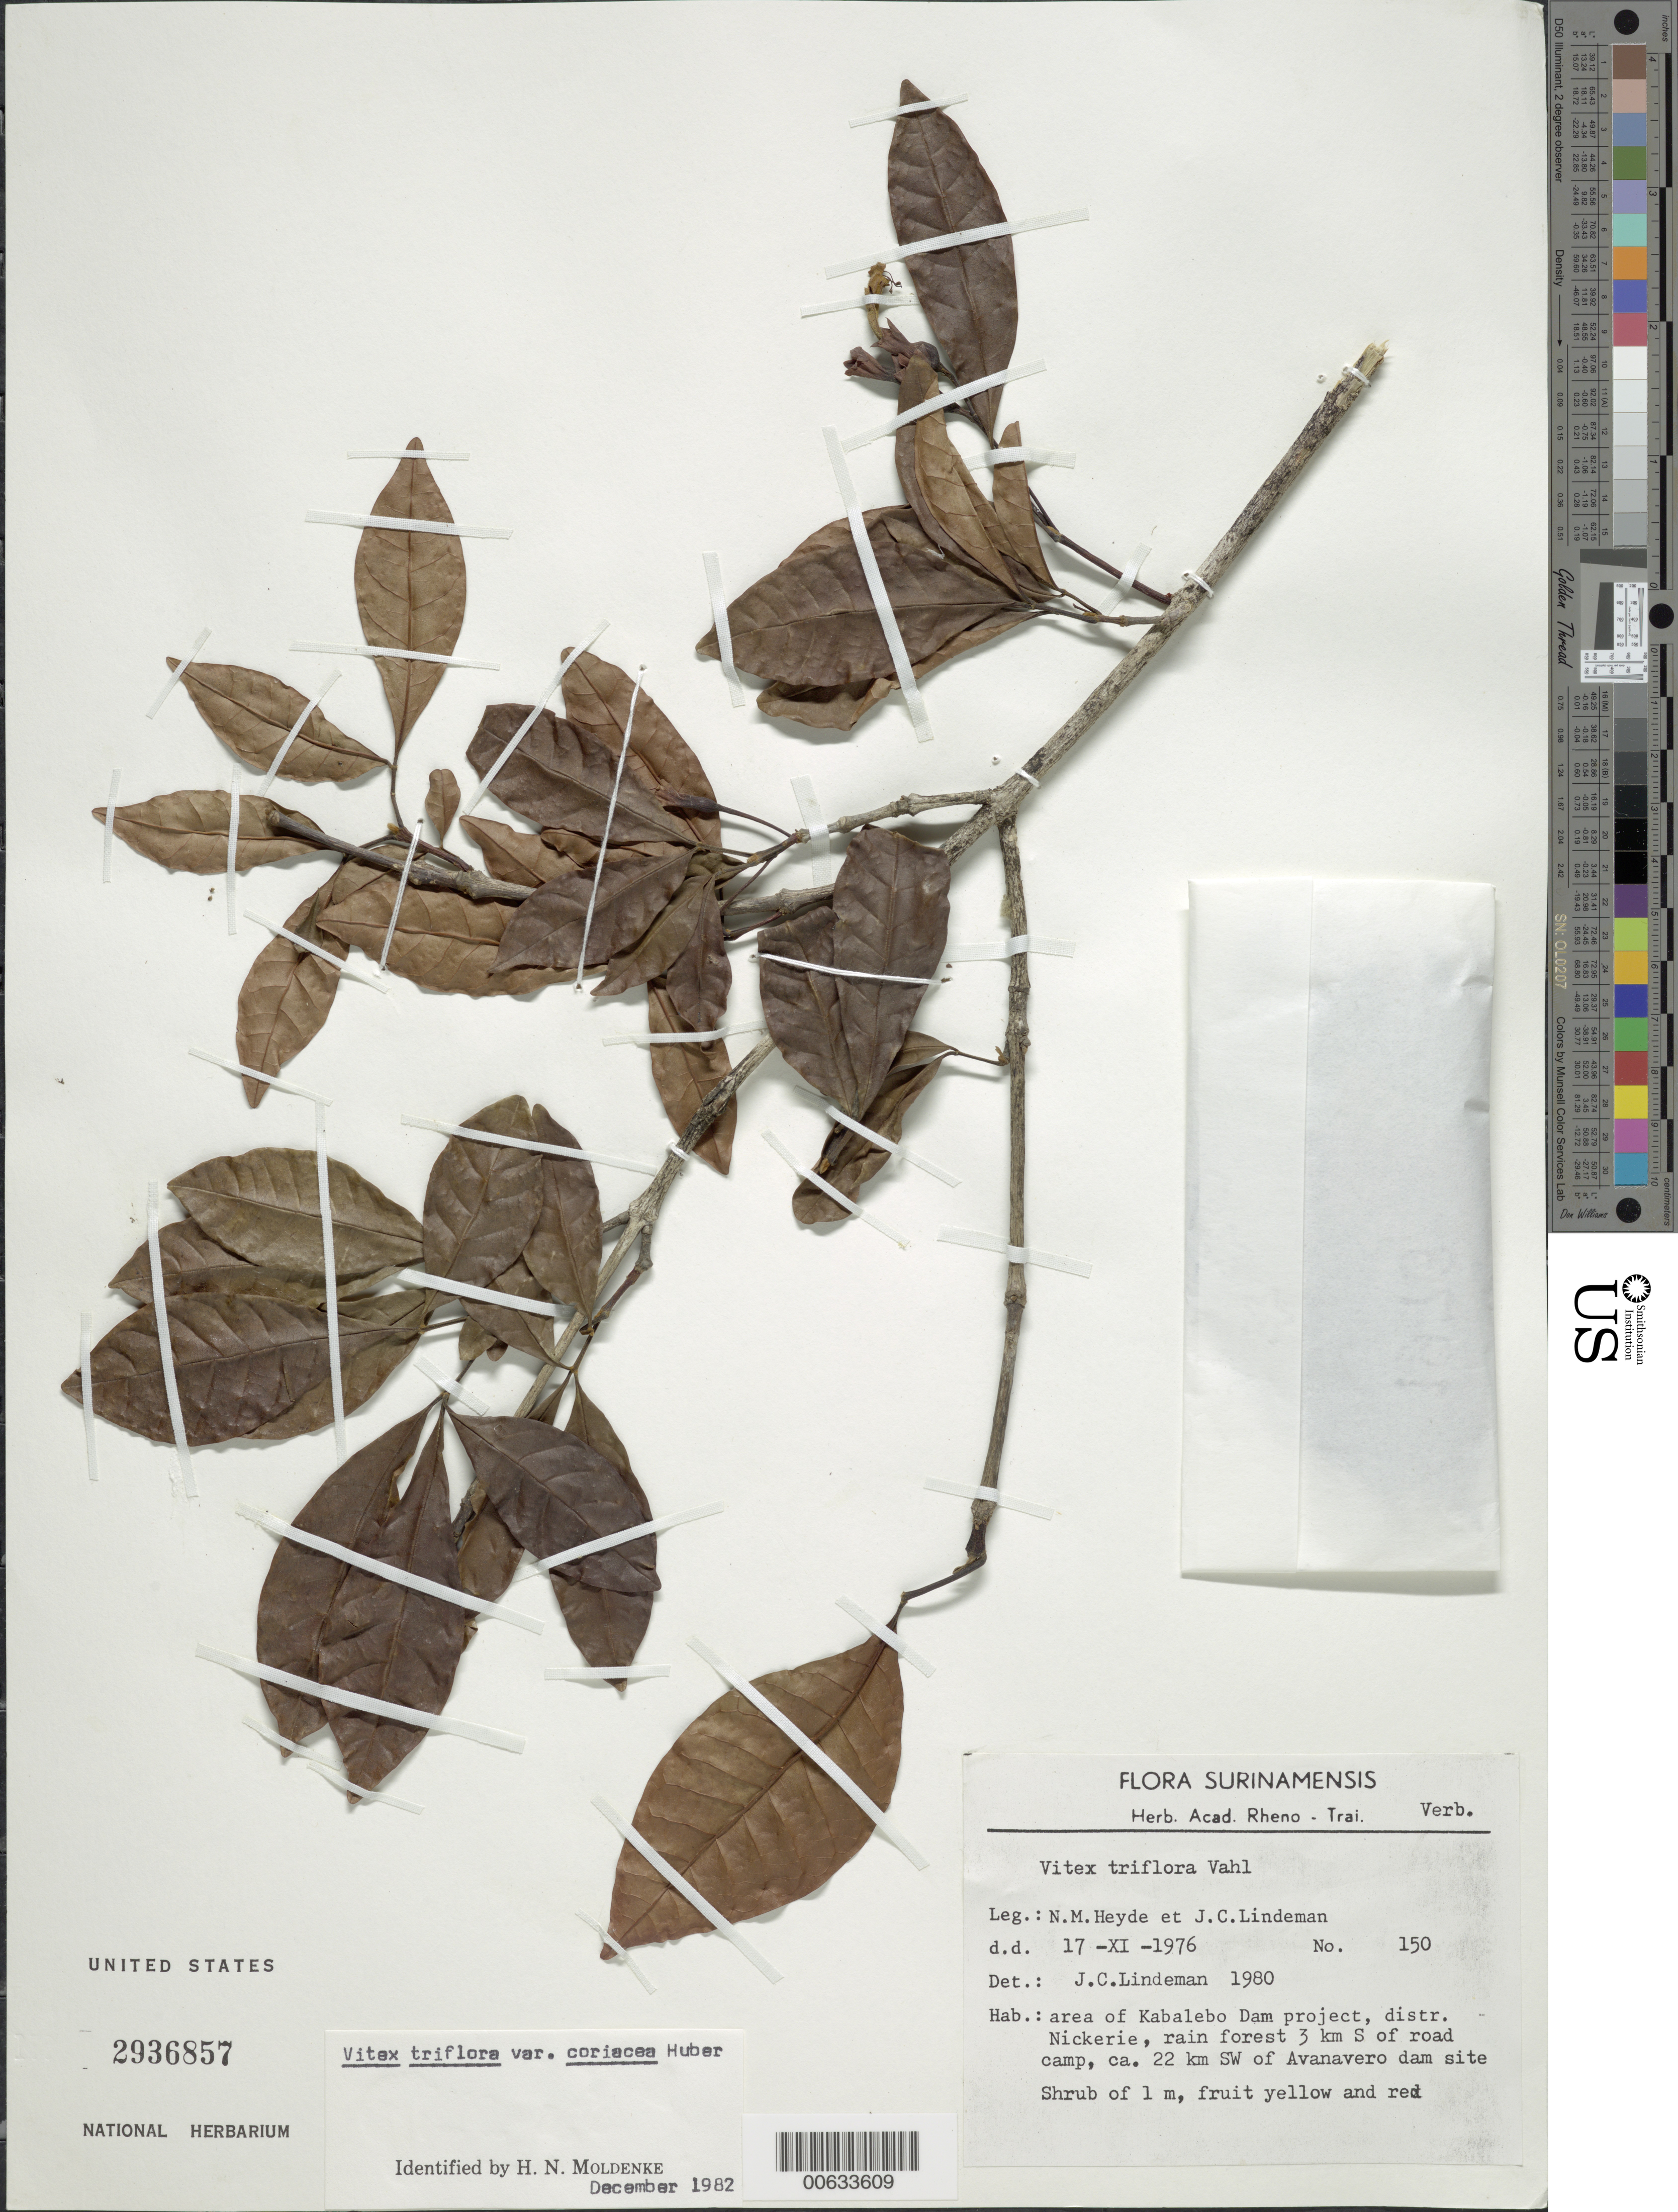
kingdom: Plantae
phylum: Tracheophyta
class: Magnoliopsida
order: Lamiales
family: Lamiaceae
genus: Vitex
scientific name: Vitex triflora var. coriacea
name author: Huber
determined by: Moldenke, H. N.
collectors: N. M. Heyde & J. C. Lindeman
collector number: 150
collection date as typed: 17-Nov-76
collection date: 1976-11-17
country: Suriname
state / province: Nickerie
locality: Kabalebo Dam project, 3 km S of camp, 22 km SW of Avanavero dam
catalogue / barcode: US 2936857